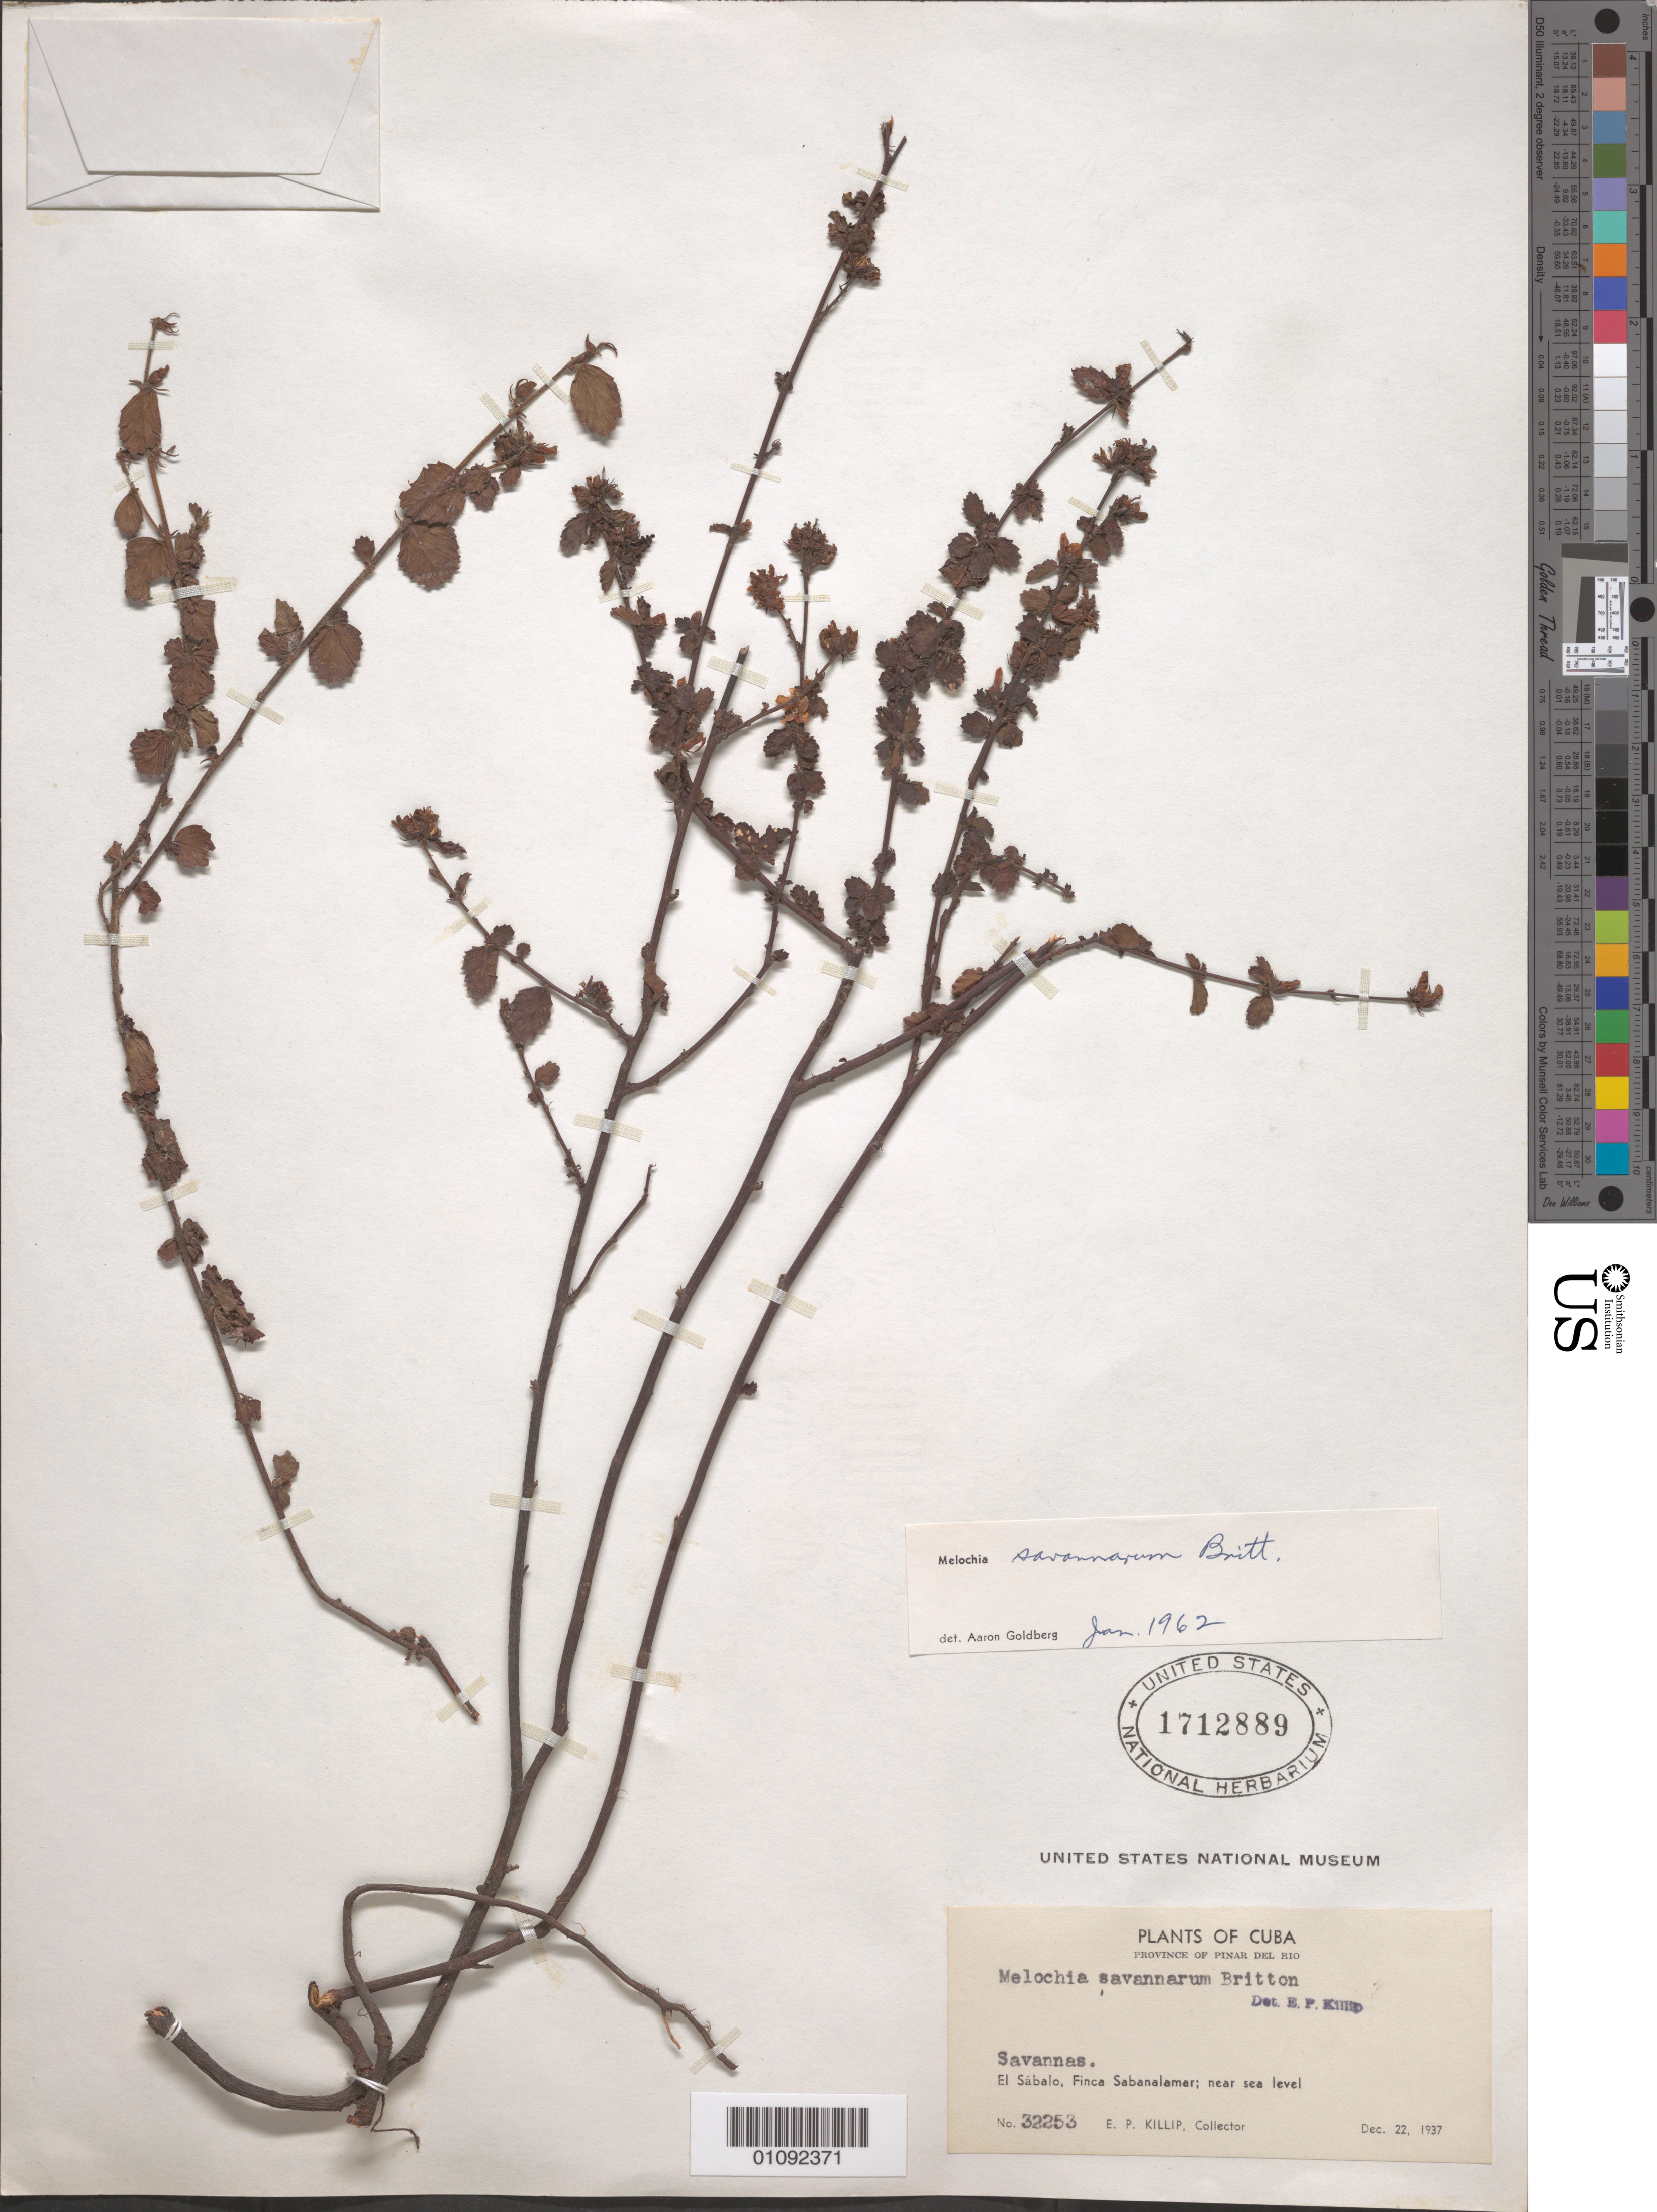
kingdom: Plantae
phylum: Tracheophyta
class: Magnoliopsida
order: Malvales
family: Malvaceae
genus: Melochia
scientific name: Melochia savannarum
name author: Britton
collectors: E. P. Killip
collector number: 32253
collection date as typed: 22 Dec 1937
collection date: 1937-12-22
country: Cuba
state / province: Pinar del Rio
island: Cuba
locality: El Sabalo, Finca Sabanalamar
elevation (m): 0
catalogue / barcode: US 1712889